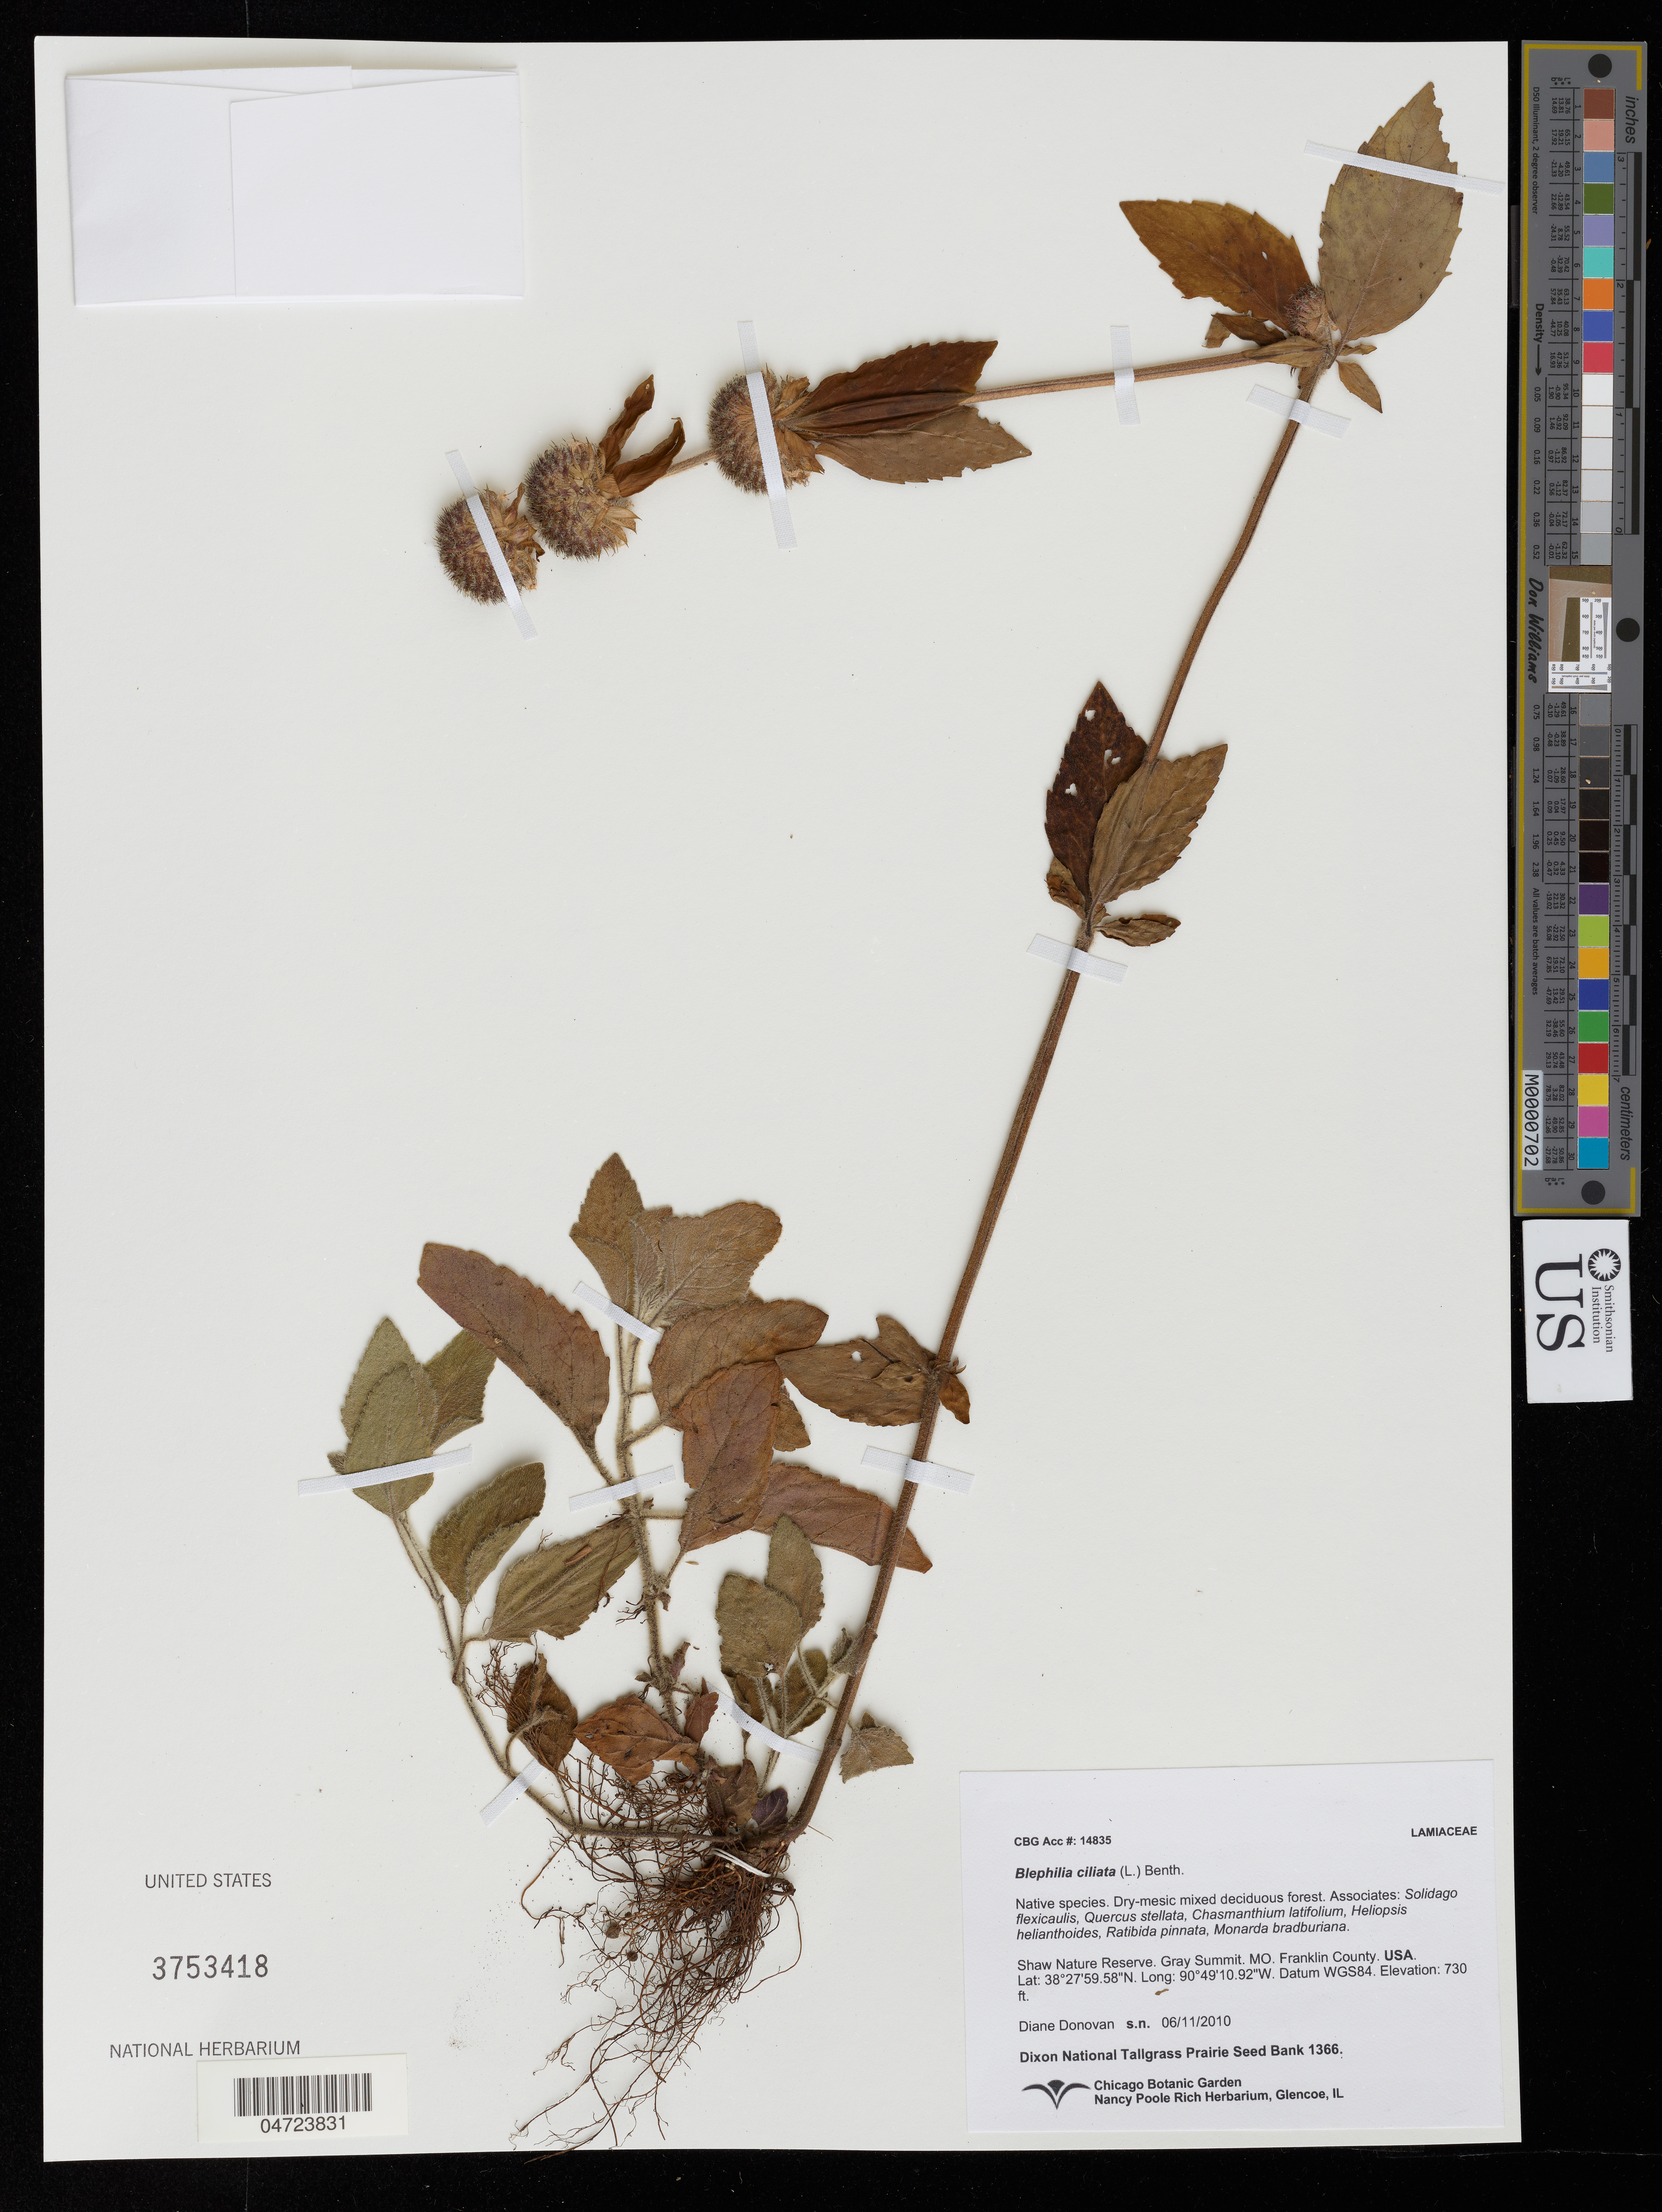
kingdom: Plantae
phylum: Tracheophyta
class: Magnoliopsida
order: Lamiales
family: Lamiaceae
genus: Blephilia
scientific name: Blephilia ciliata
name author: (L.) Raf. ex Benth.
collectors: D. Donovan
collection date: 2010-06-11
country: United States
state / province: Missouri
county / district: Franklin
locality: Shaw Nature Reserve. Gray Summit. Franklin County.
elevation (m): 223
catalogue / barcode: US 3753418